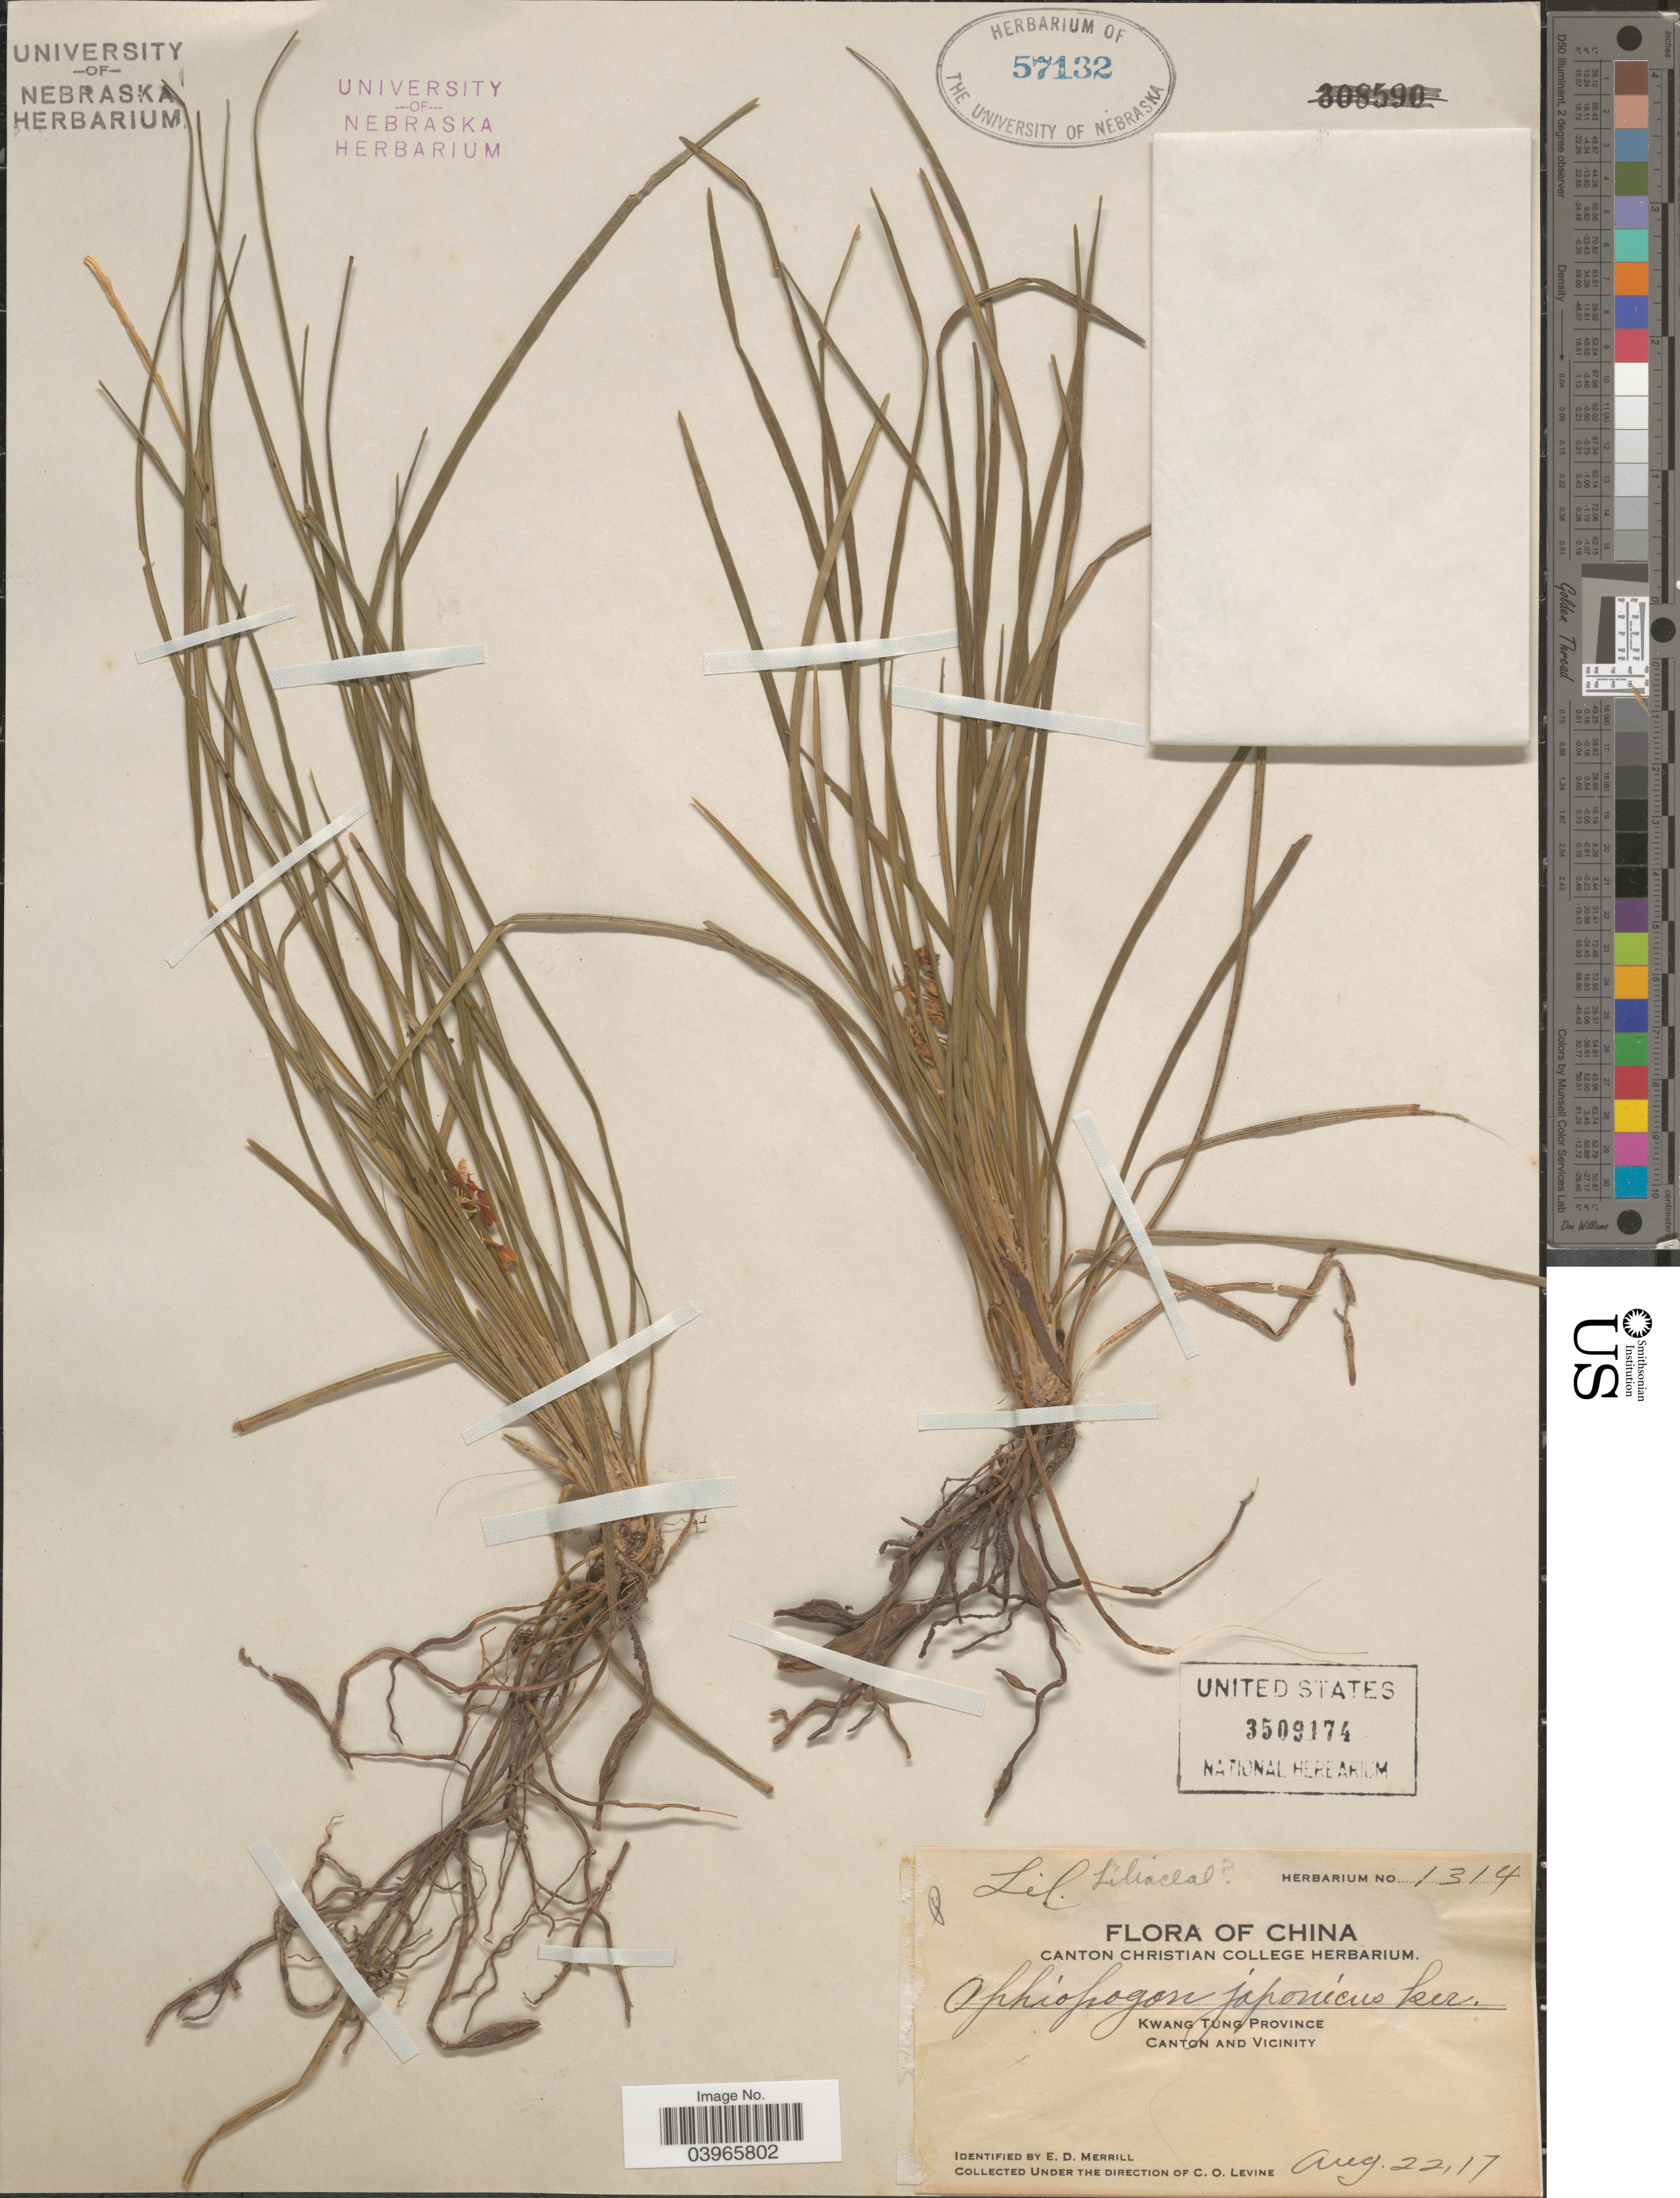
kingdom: Plantae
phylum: Tracheophyta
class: Liliopsida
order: Asparagales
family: Asparagaceae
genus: Ophiopogon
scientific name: Ophiopogon japonicus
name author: (L. f.) Ker Gawl.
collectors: C. O. Levine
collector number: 1314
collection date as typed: Transcribed d/m/y: 22/8/17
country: China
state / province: Guangdong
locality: Kwang Tung Province. Canton and Vicinity.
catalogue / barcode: US 3509174